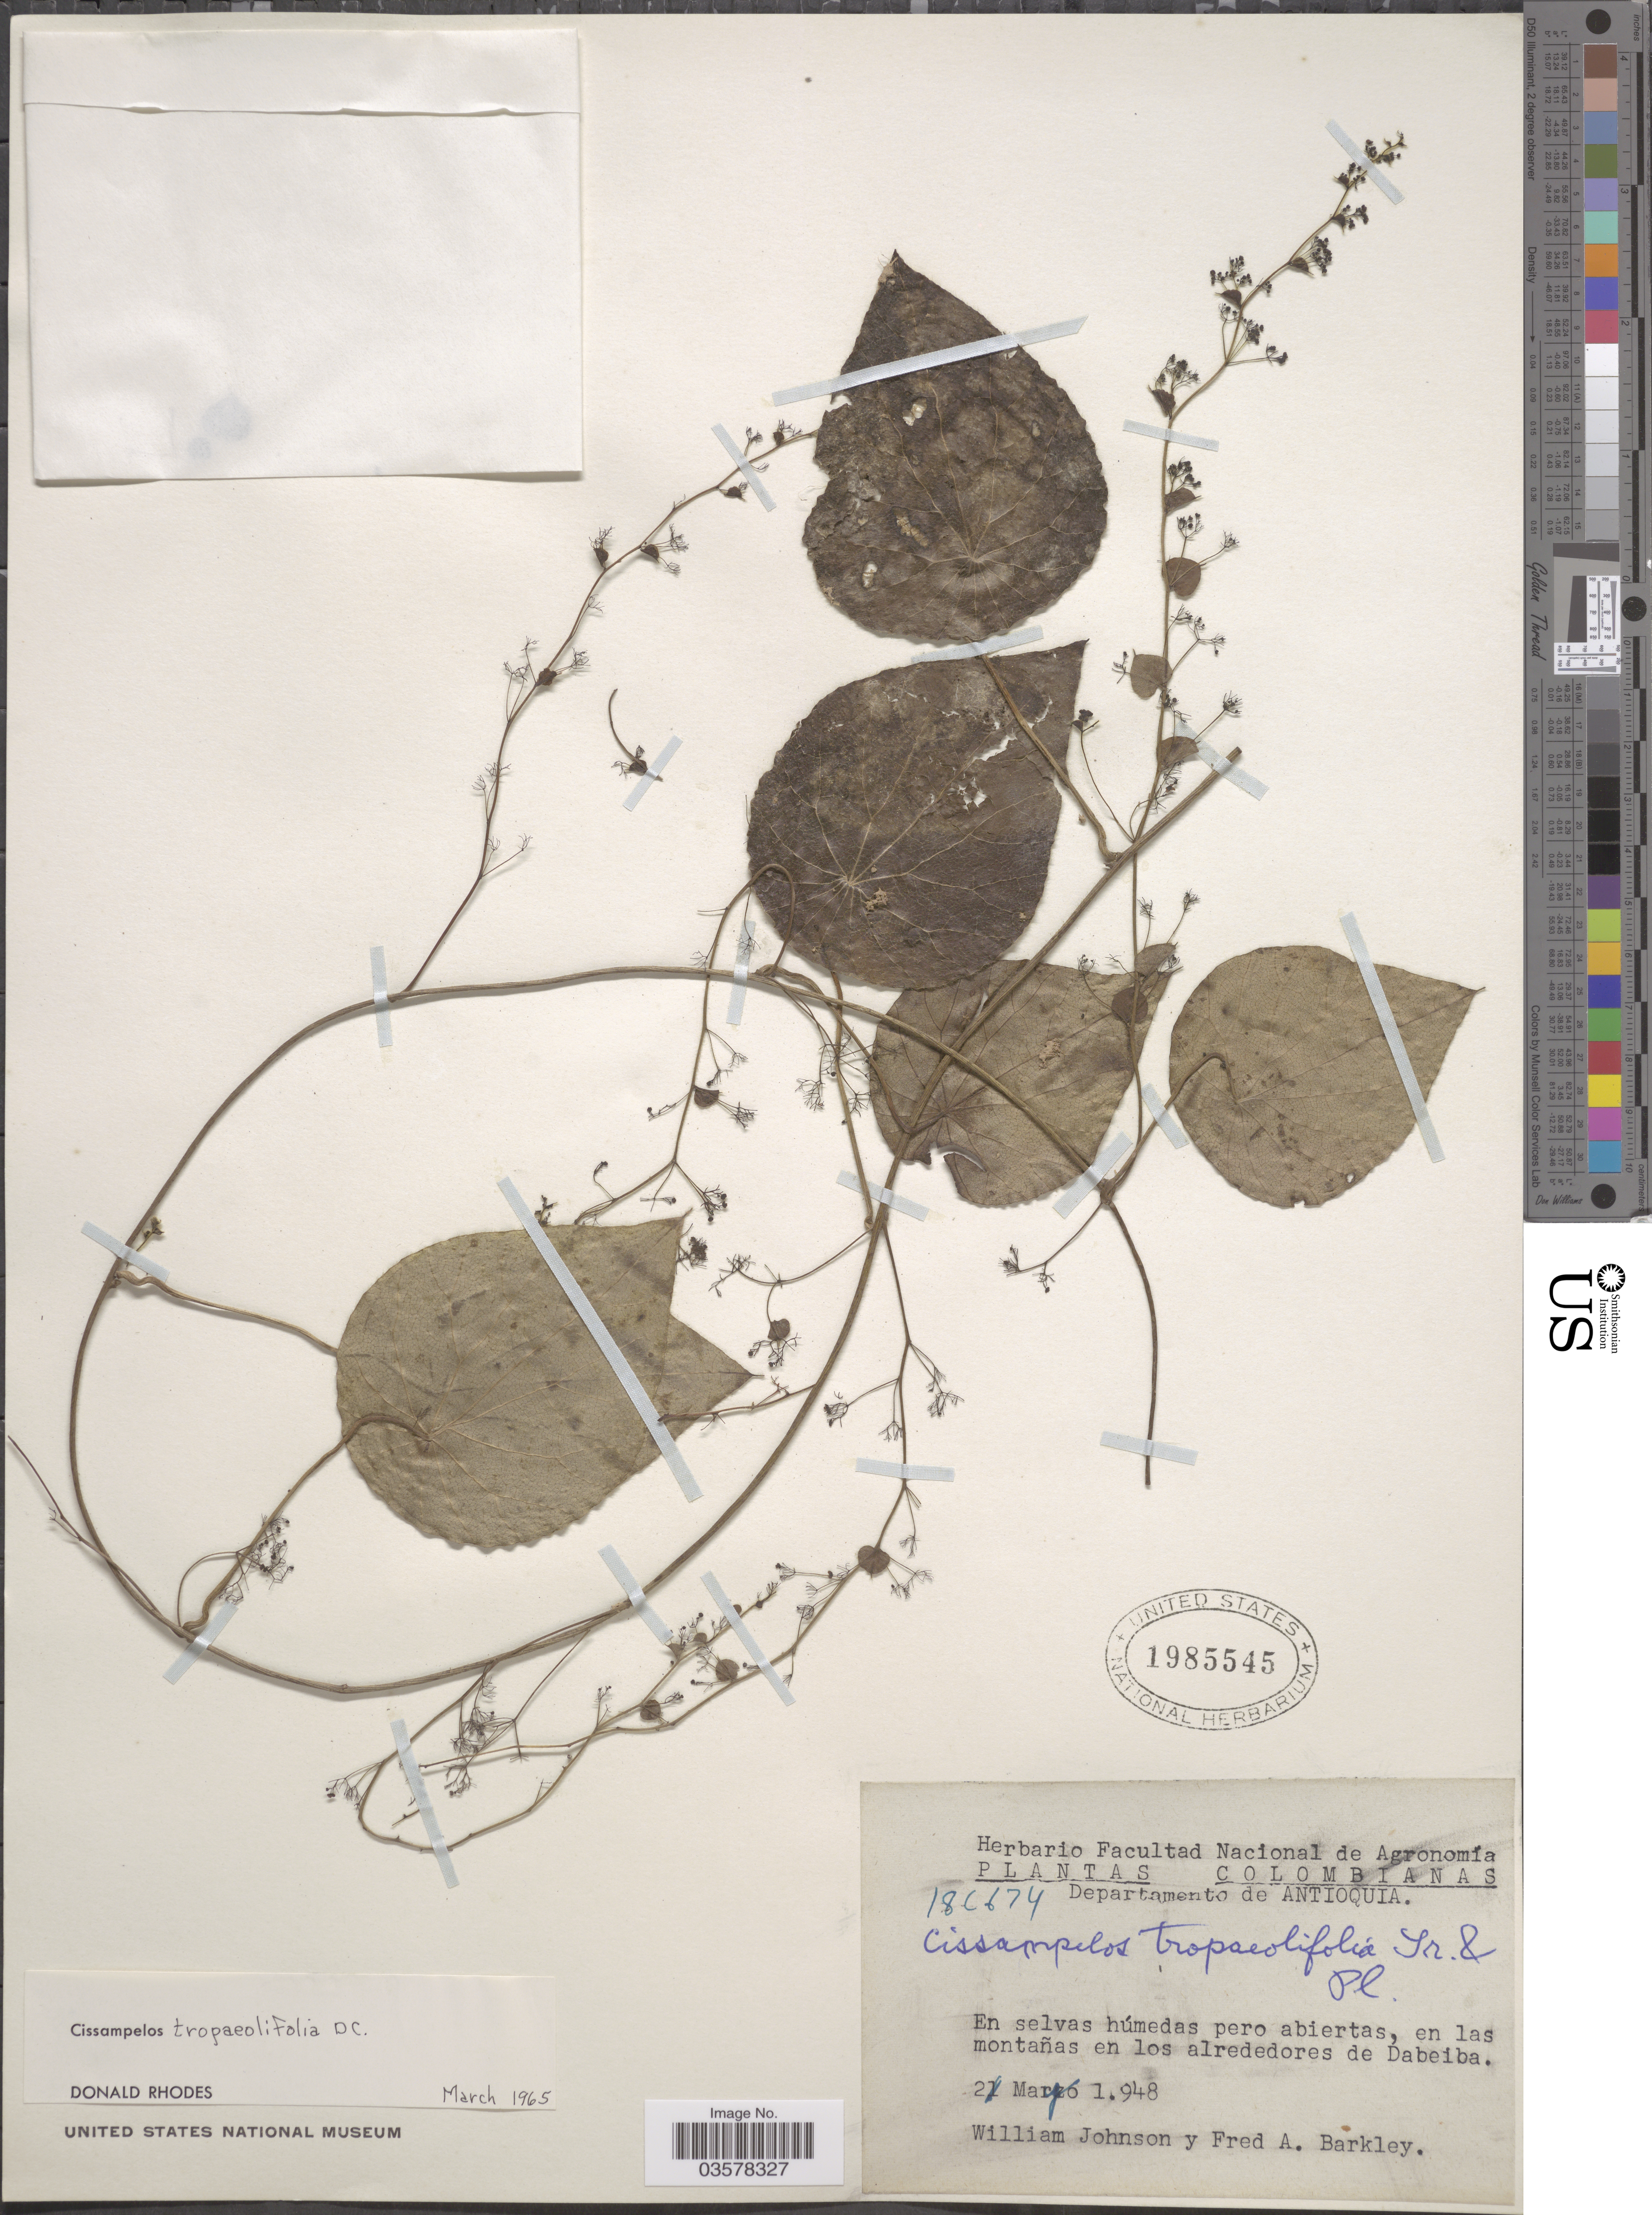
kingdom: Plantae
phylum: Tracheophyta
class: Magnoliopsida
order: Ranunculales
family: Menispermaceae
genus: Cissampelos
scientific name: Cissampelos tropaeolifolia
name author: DC.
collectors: W. M. Johnson & F. A. Barkley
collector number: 18C674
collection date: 1948-05-02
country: Colombia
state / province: Antioquia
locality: Departamento de Antioquia. En selvas húmedas pero abiertas, en las montañas en los alrededores de Dabeiba.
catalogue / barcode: US 1985545